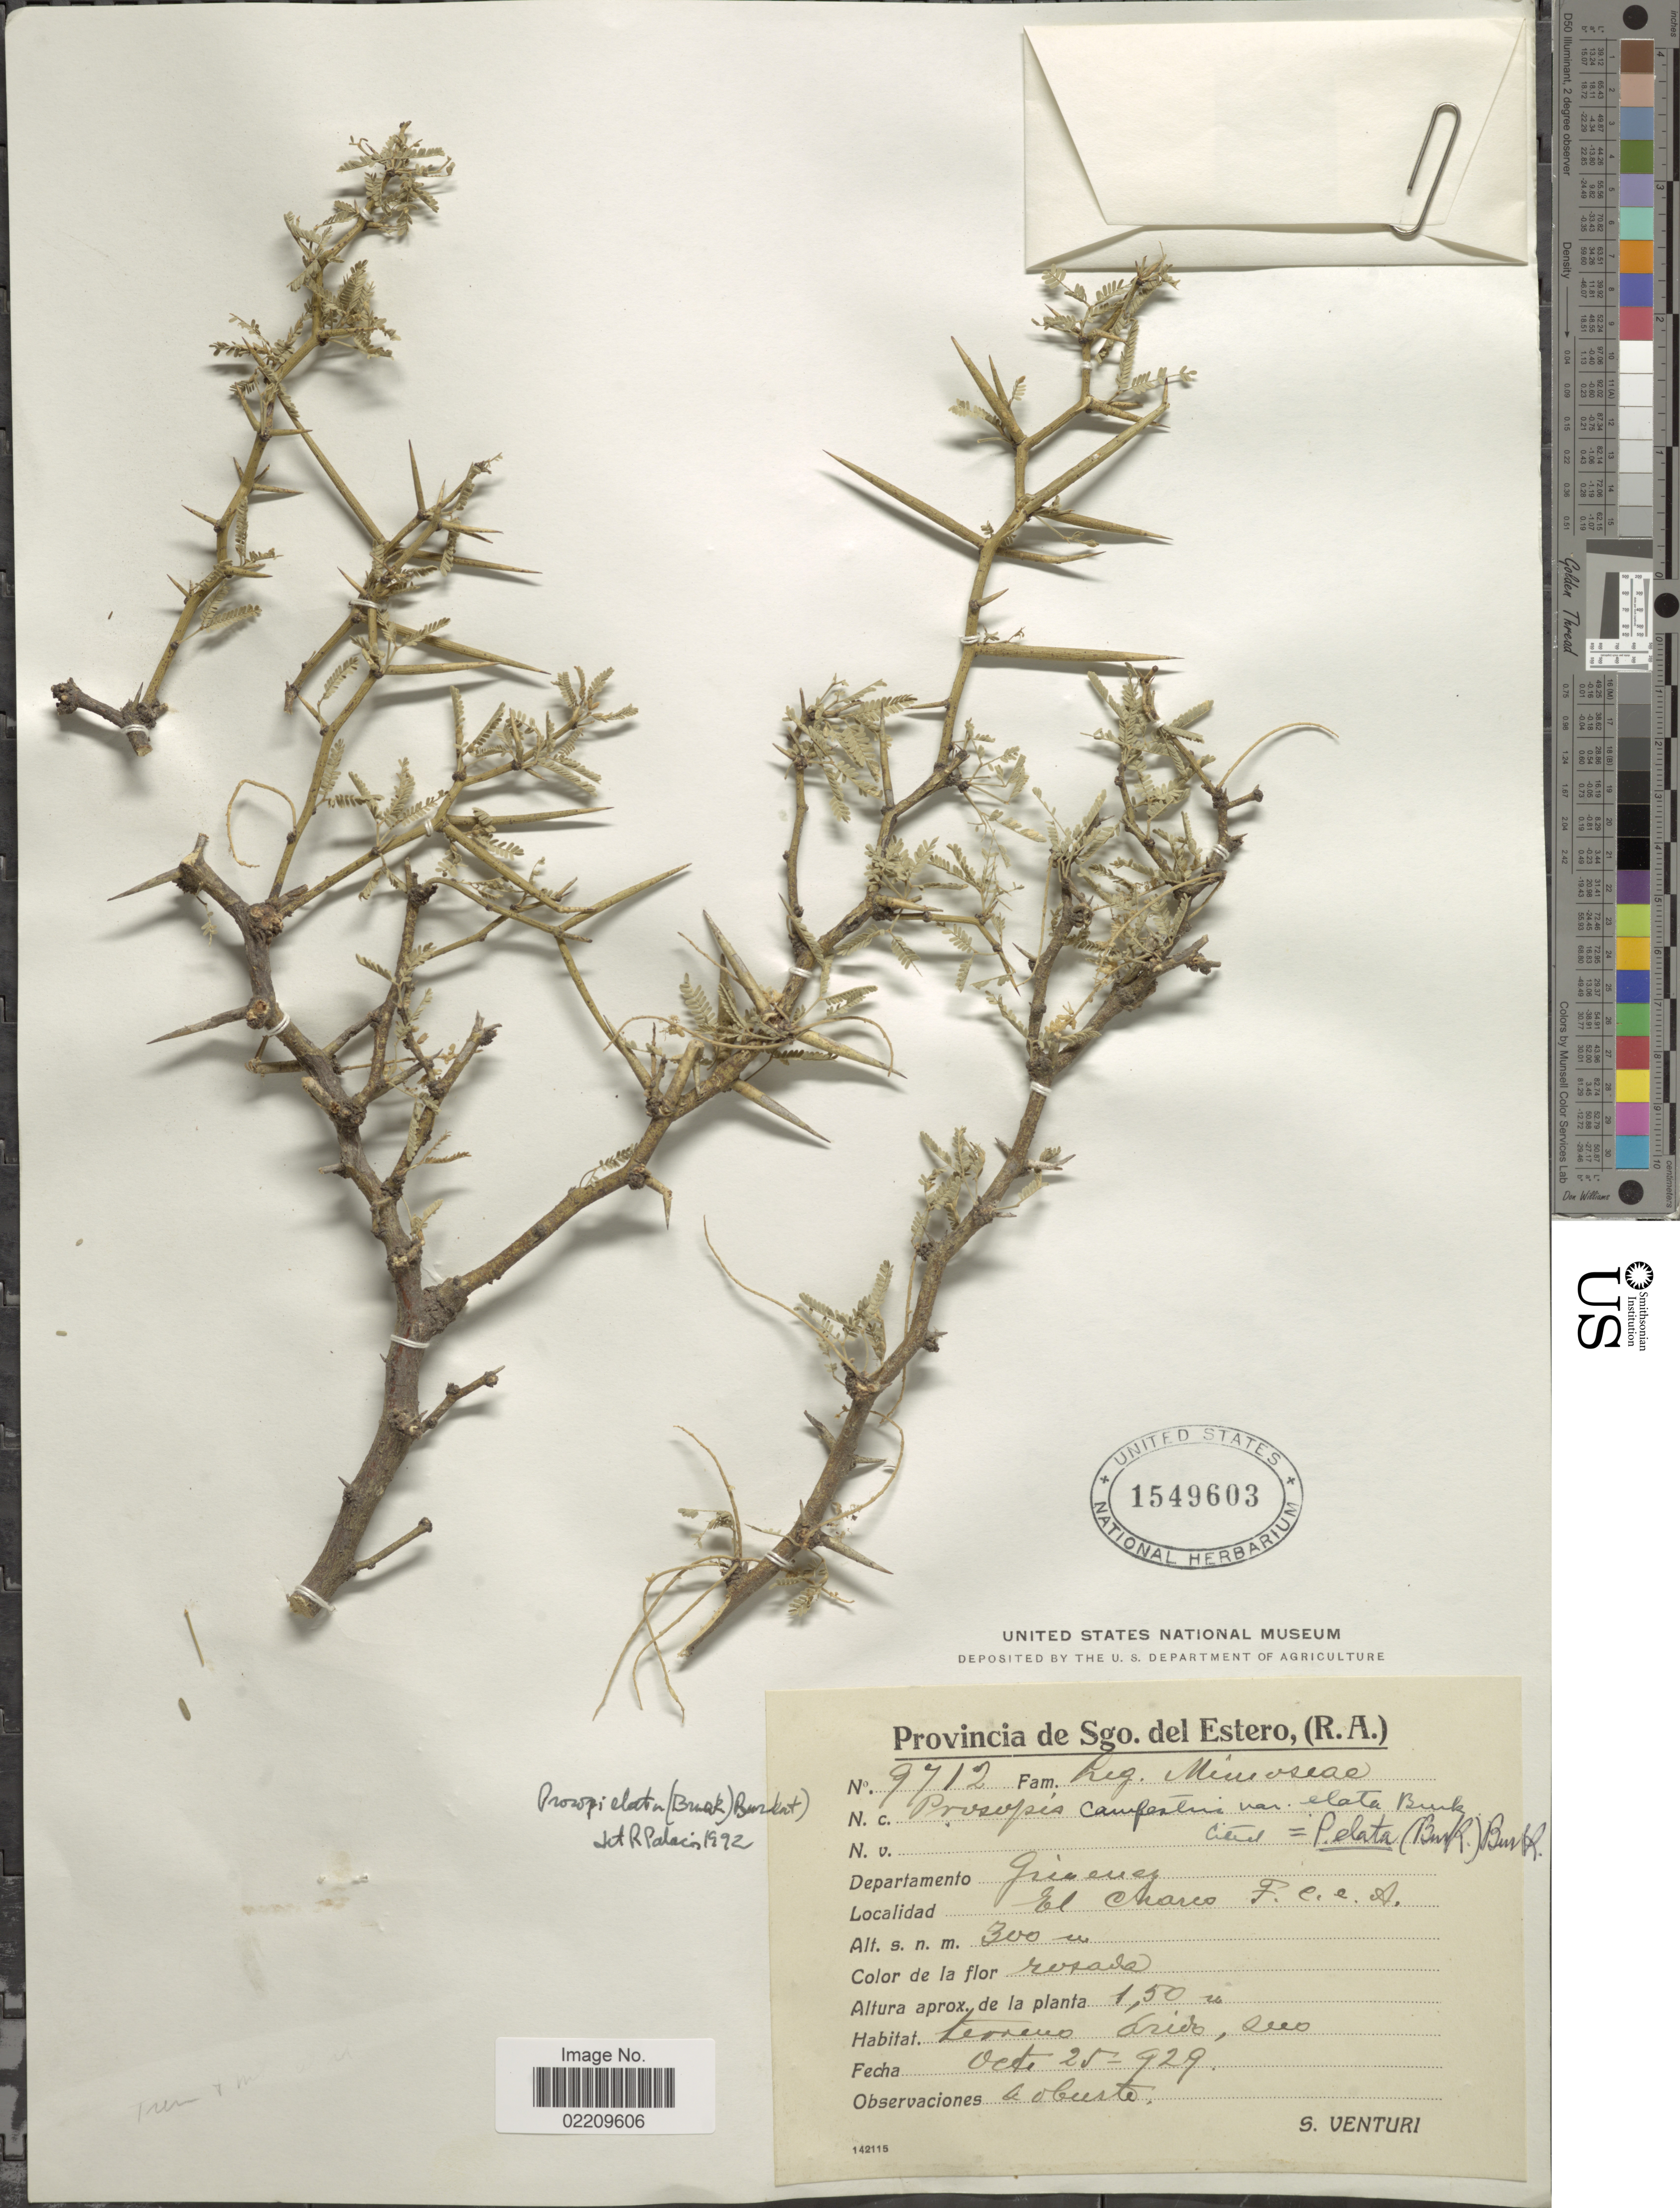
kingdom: Plantae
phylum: Tracheophyta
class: Magnoliopsida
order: Fabales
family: Fabaceae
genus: Neltuma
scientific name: Neltuma elata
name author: (Burkart) C. E. Hughes & G.P. Lewis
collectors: S. Venturi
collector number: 9712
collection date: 1929-10-25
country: Argentina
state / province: Santiago del Estero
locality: Provincia de Sgo. del Estero, (R.A.). Departamento: Jimenez. El Charco. F.C.C.A.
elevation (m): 300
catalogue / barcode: US 1549603